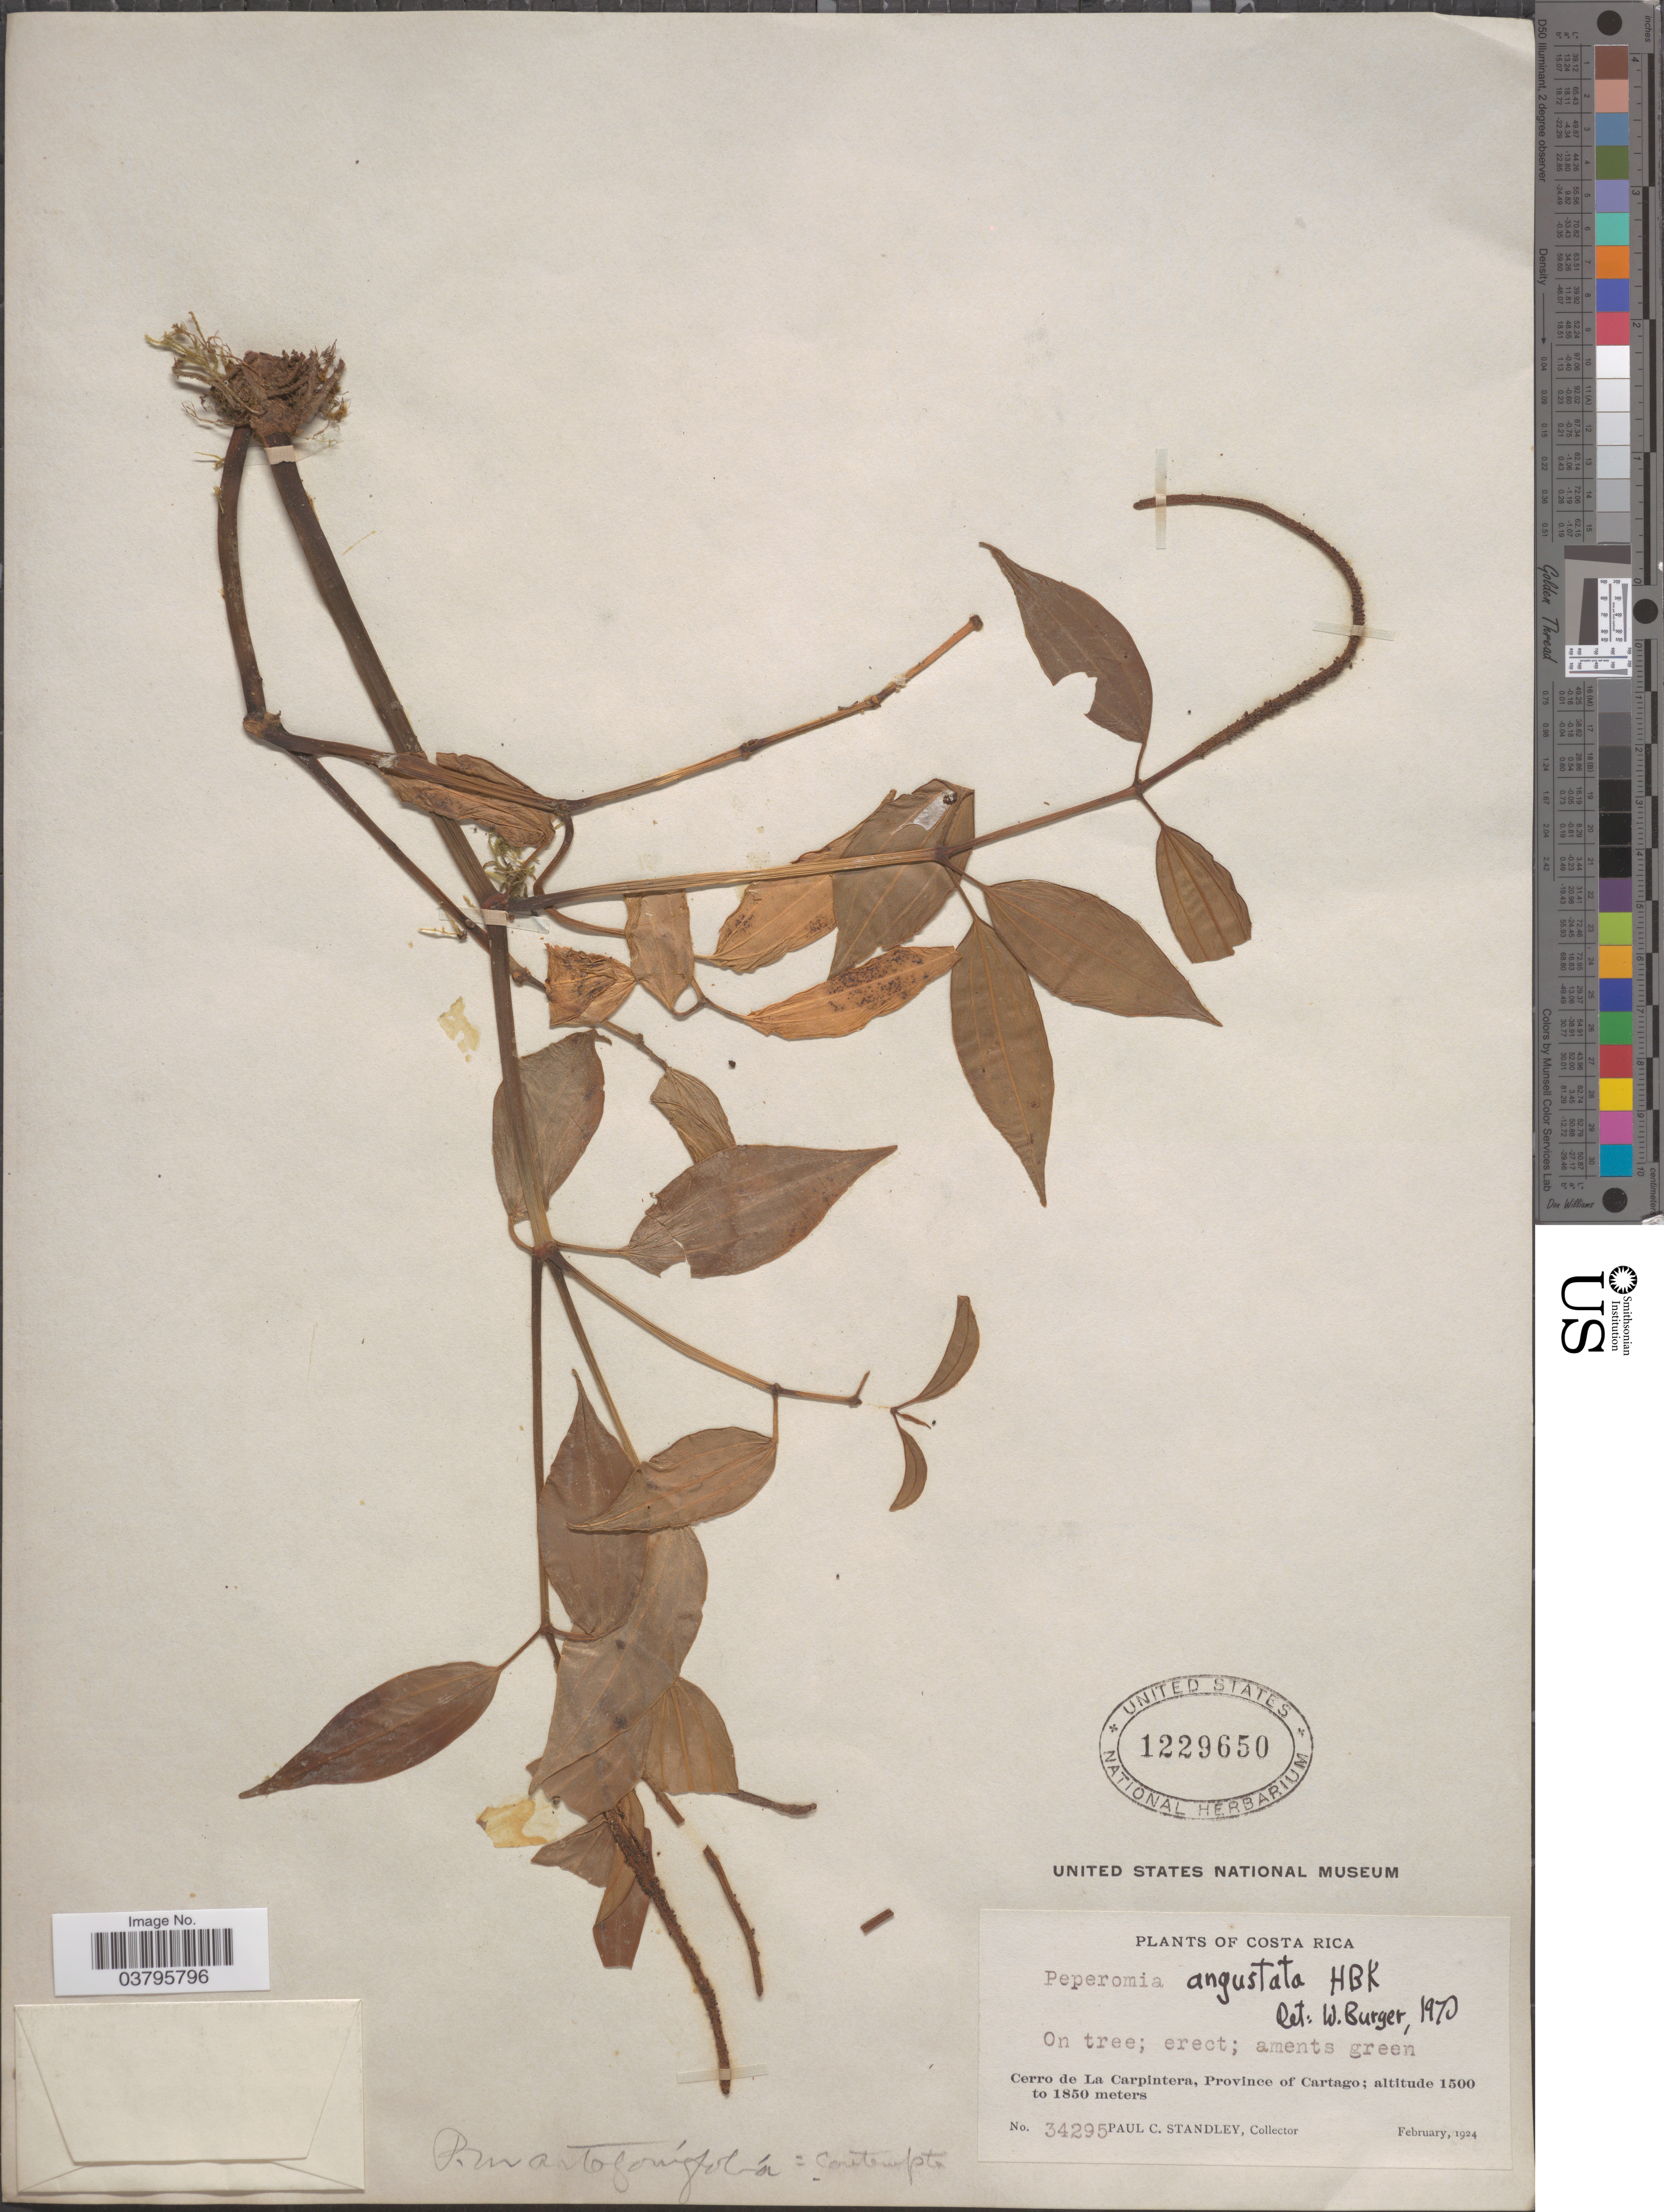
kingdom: Plantae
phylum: Tracheophyta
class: Magnoliopsida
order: Piperales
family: Piperaceae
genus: Peperomia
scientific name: Peperomia rhexiifolia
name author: C. DC.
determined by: Jiménez, José Estaban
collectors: P. C. Standley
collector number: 34295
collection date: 1924-02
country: Costa Rica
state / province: Cartago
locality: Cerro de La Carpintera.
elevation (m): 1500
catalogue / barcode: US 1229650